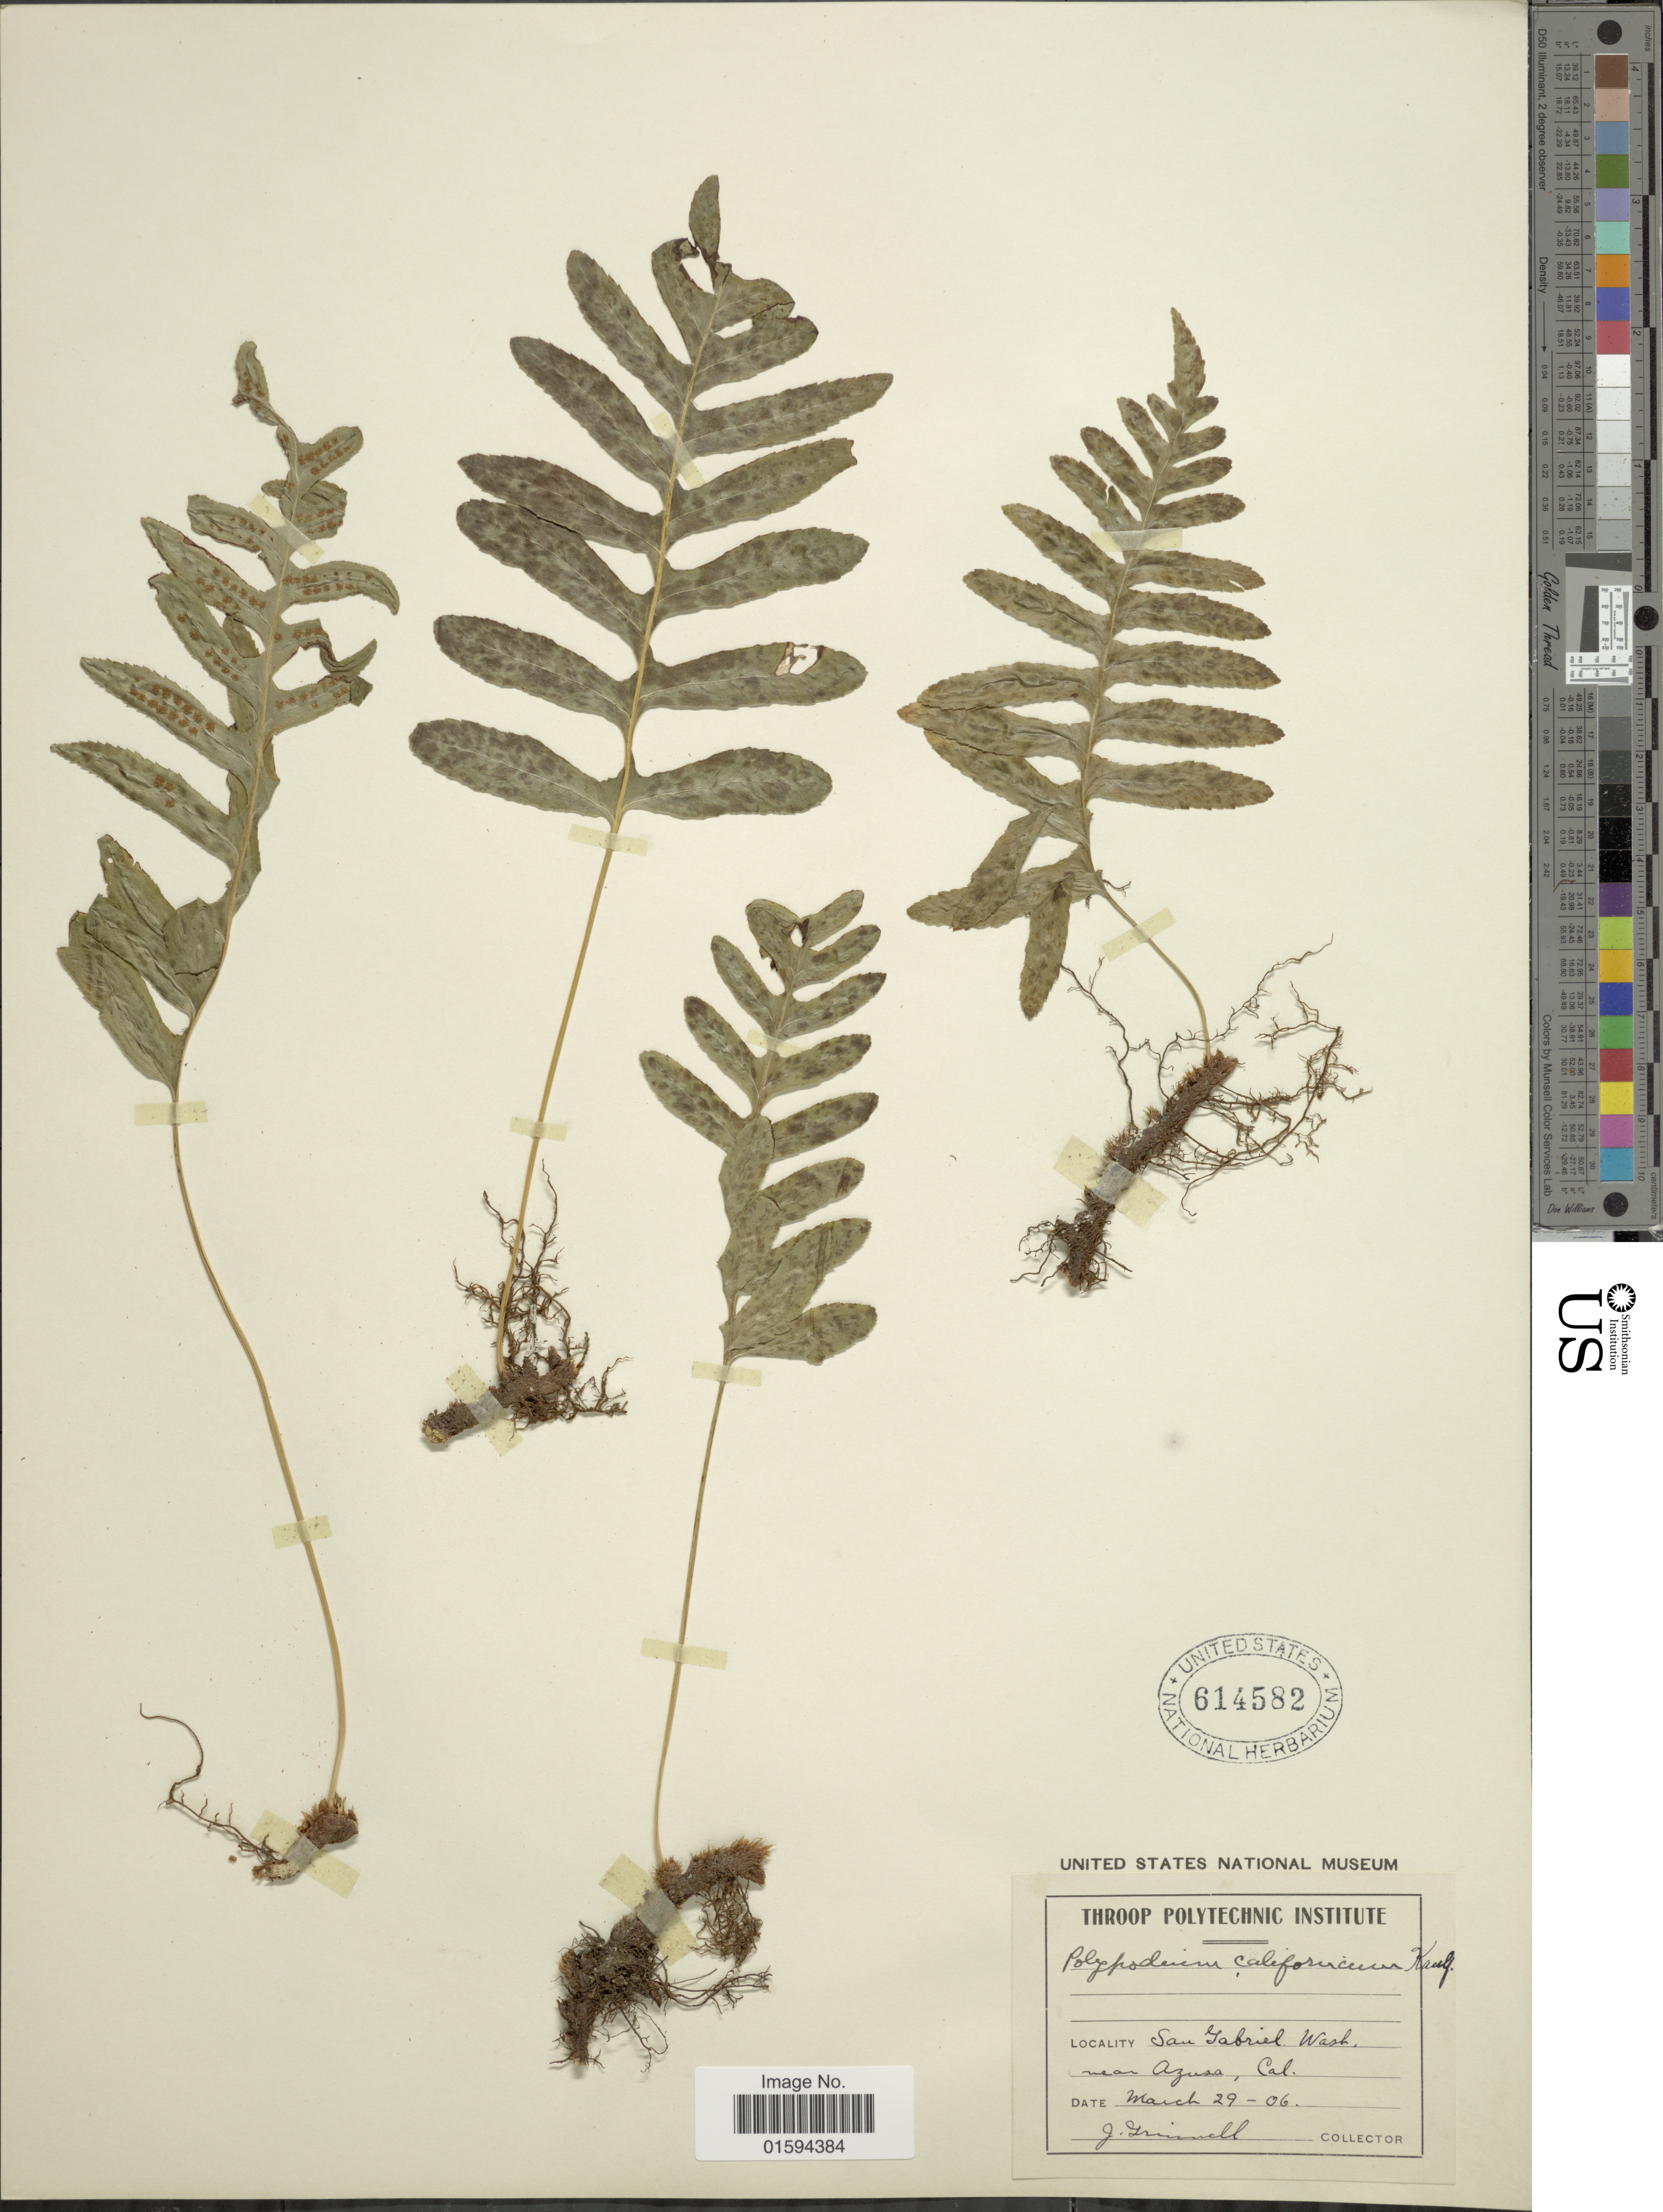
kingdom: Plantae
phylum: Tracheophyta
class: Polypodiopsida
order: Polypodiales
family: Polypodiaceae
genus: Polypodium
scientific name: Polypodium californicum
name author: Kaulf.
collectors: J. Grinnell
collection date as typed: Transcribed d/m/y: 29/3/6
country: United States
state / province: Washington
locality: San Gabriel, Wash, near Azuza, Cal.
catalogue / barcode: US 614582